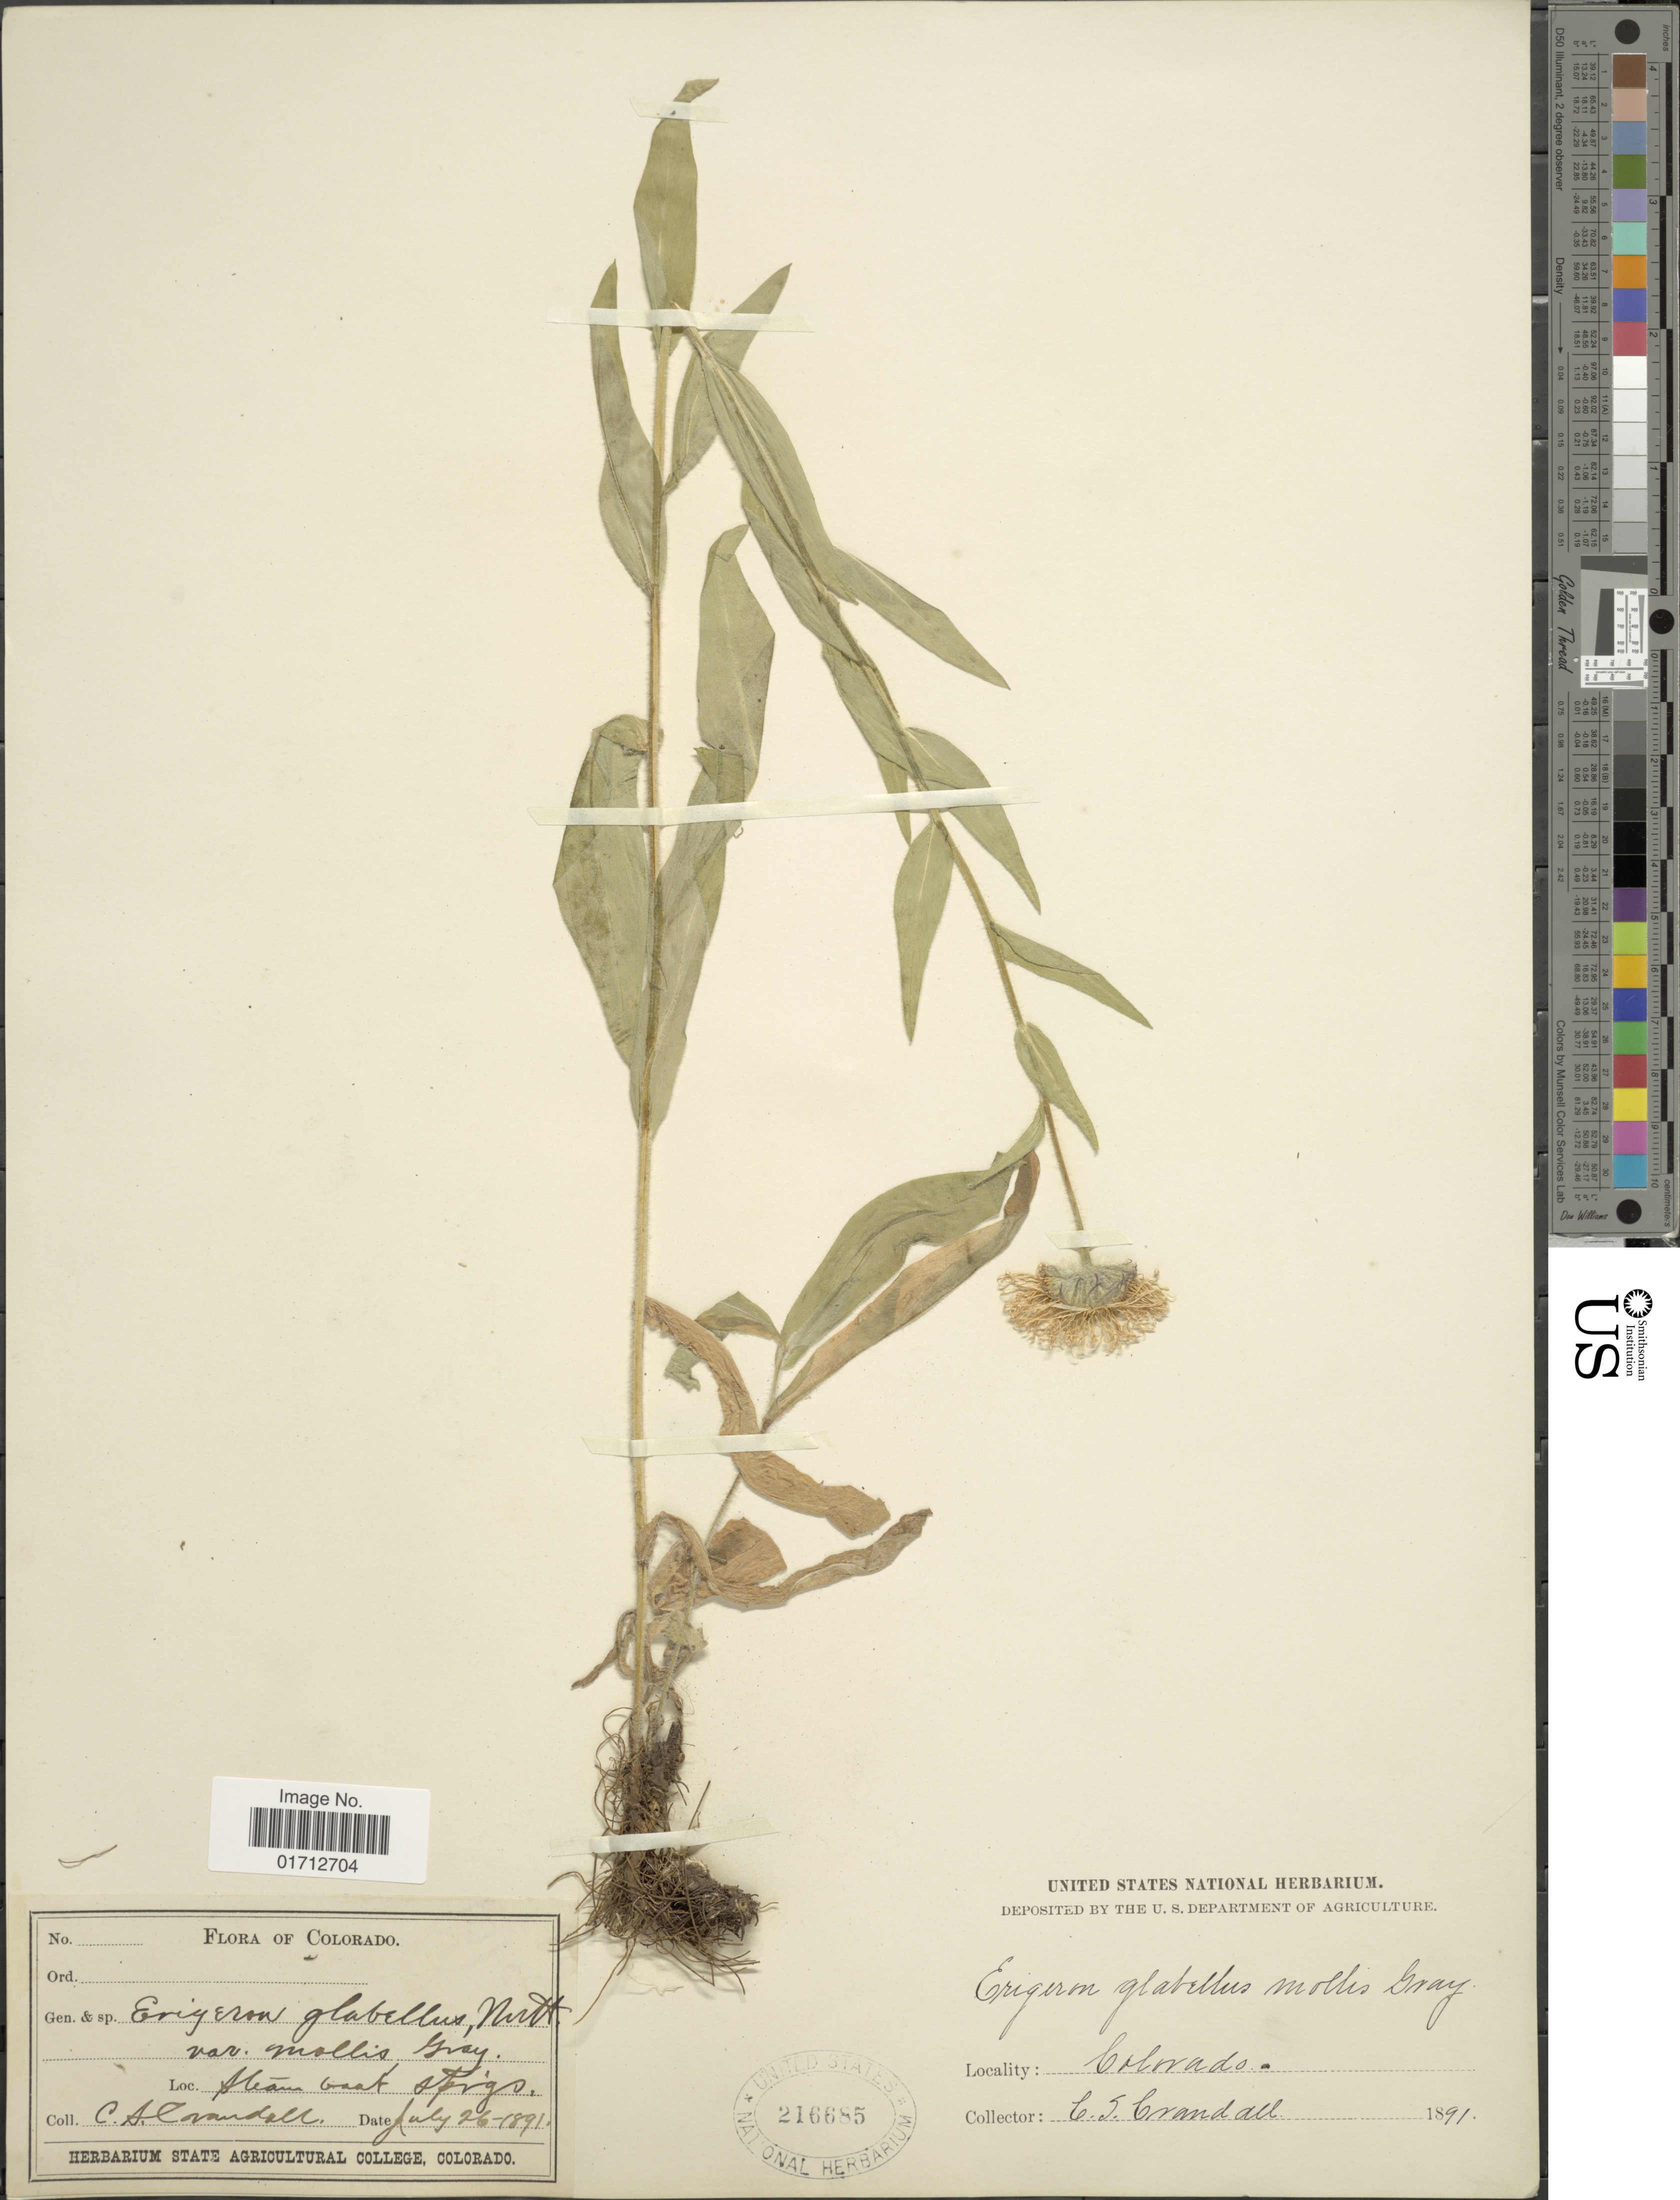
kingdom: Plantae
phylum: Tracheophyta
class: Magnoliopsida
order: Asterales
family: Asteraceae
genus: Erigeron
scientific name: Erigeron glabellus var. molle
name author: A. Gray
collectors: C. Crandall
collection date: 1891-07-26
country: United States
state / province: Colorado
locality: Steam Boat Springs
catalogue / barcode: US 216685